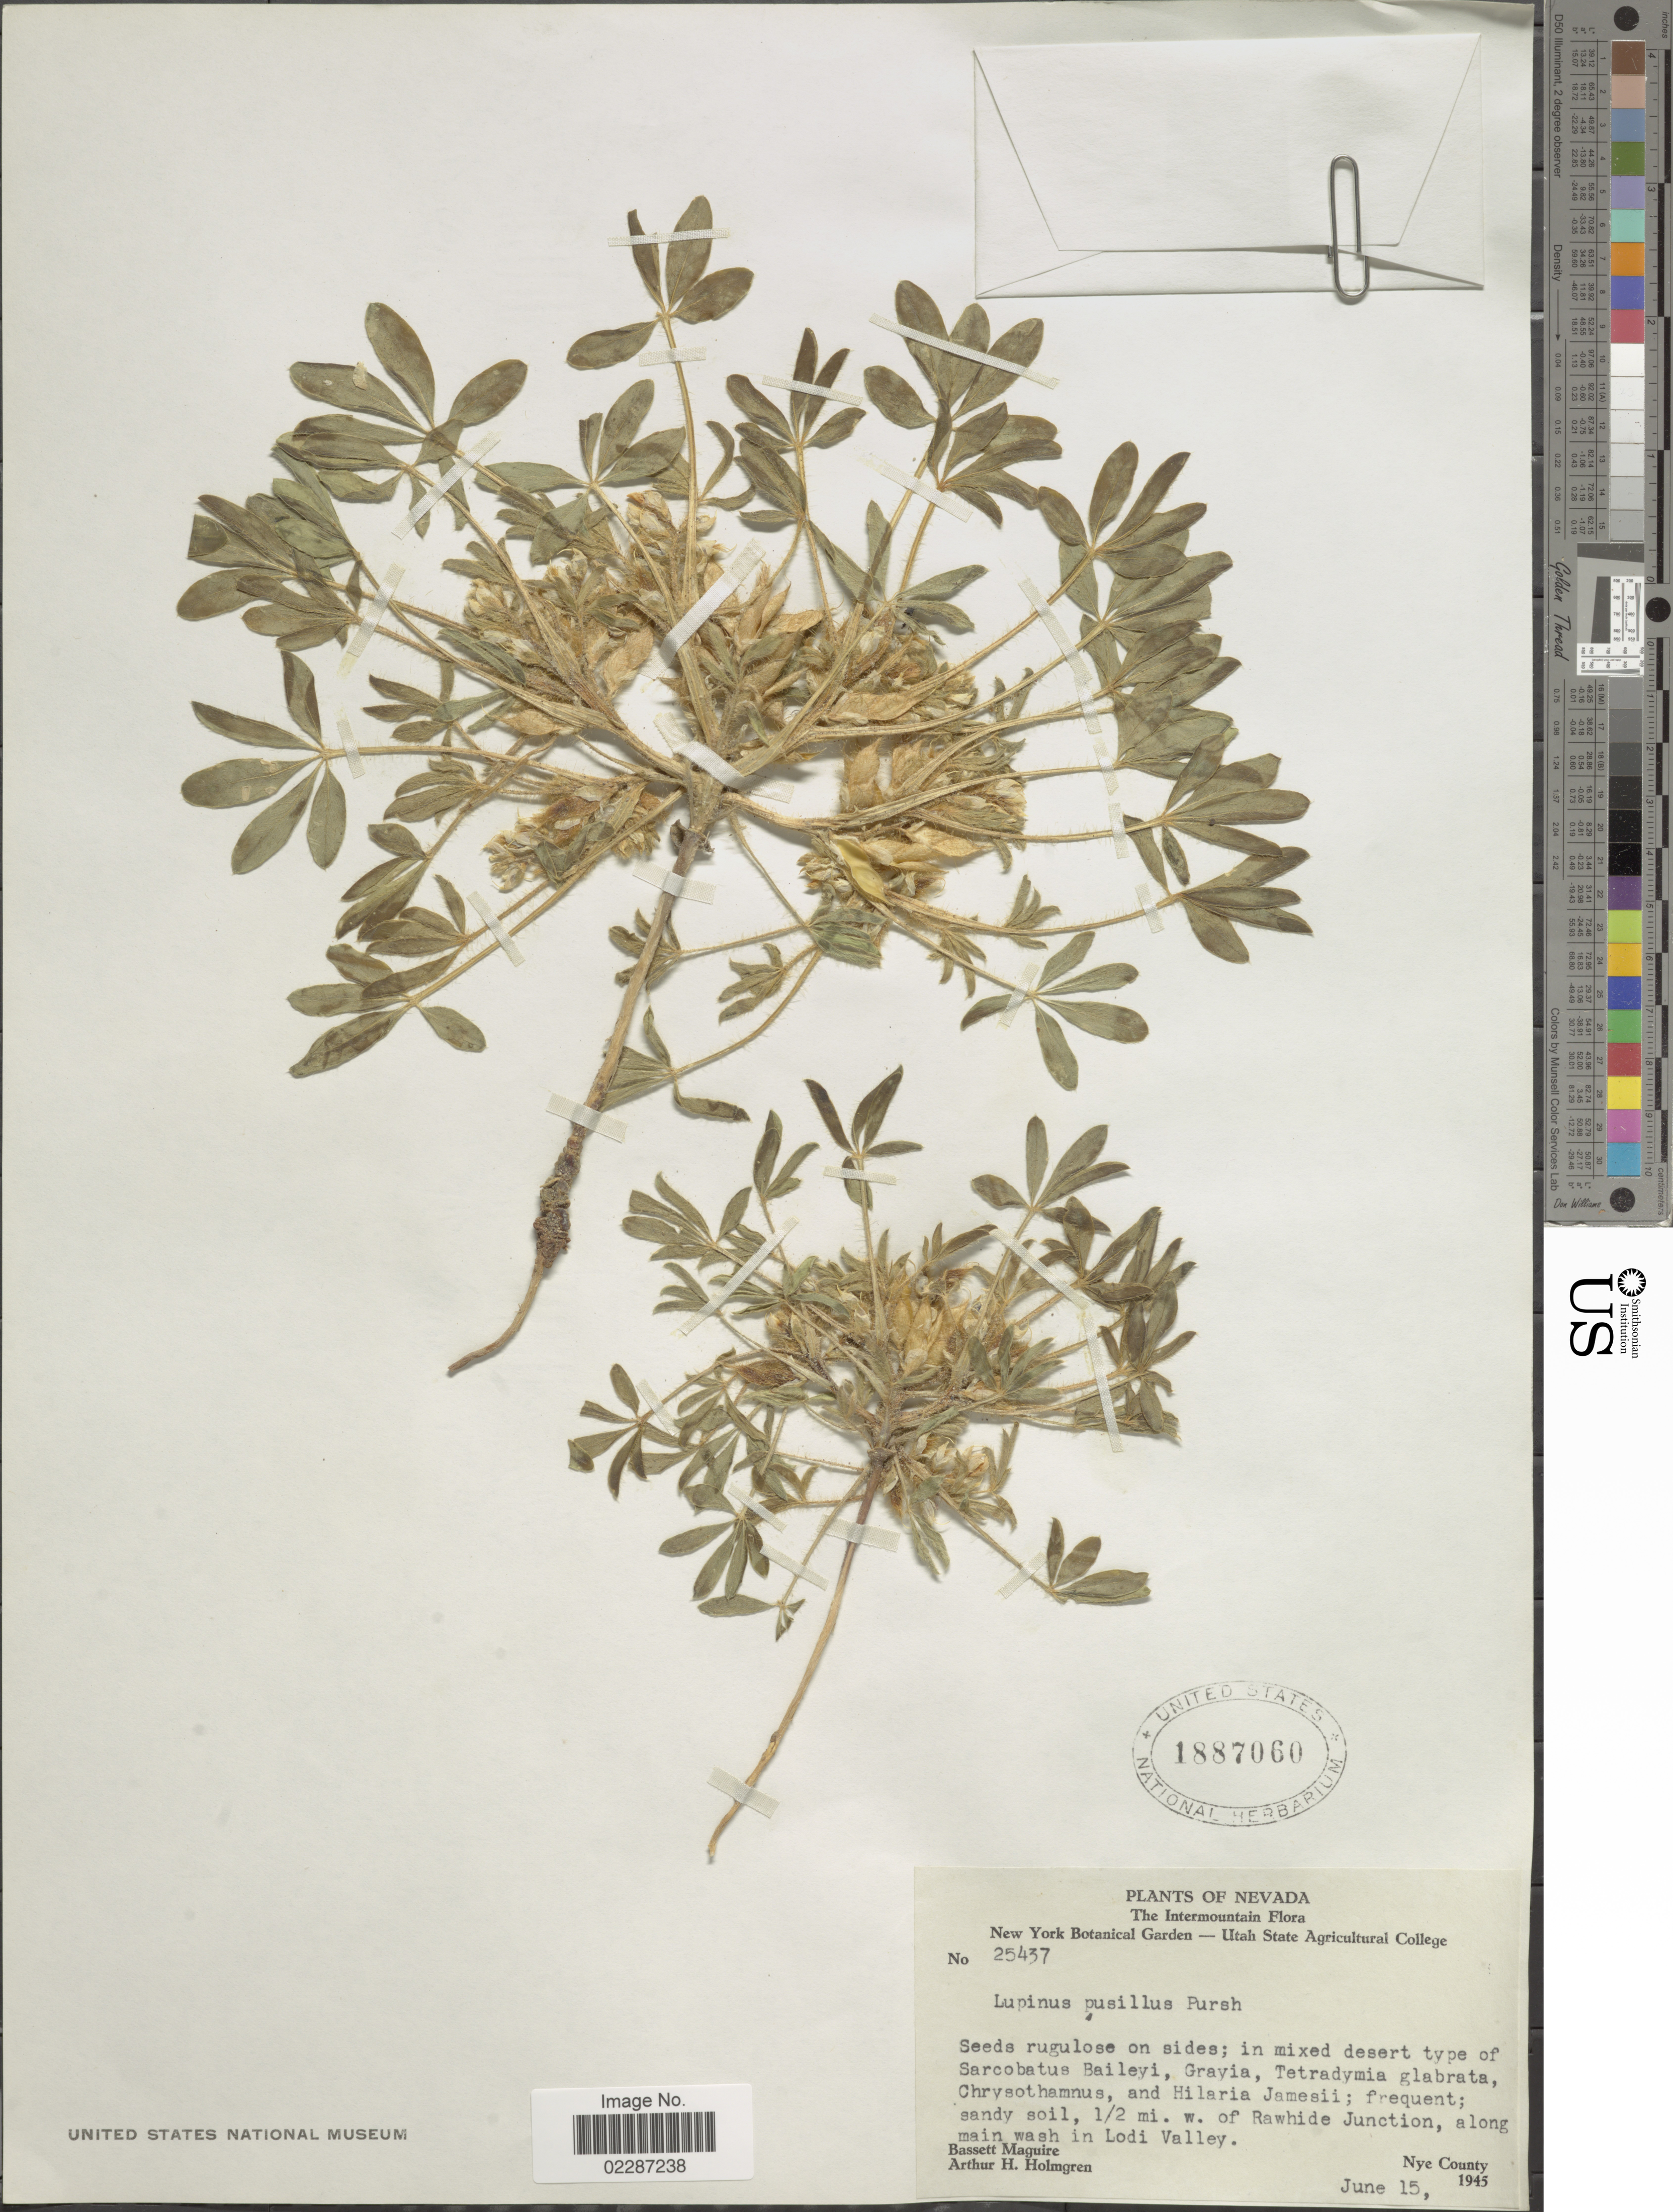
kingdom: Plantae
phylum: Tracheophyta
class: Magnoliopsida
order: Fabales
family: Fabaceae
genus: Lupinus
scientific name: Lupinus pusillus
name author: Pursh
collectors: B. Maguire & A. H. Holmgren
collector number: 25437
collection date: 1945-06-15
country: United States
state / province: Nevada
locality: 1/2 mi. w. of Rawhide junction, along main wash in Lodi Valley, Nye County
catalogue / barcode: US 1887060